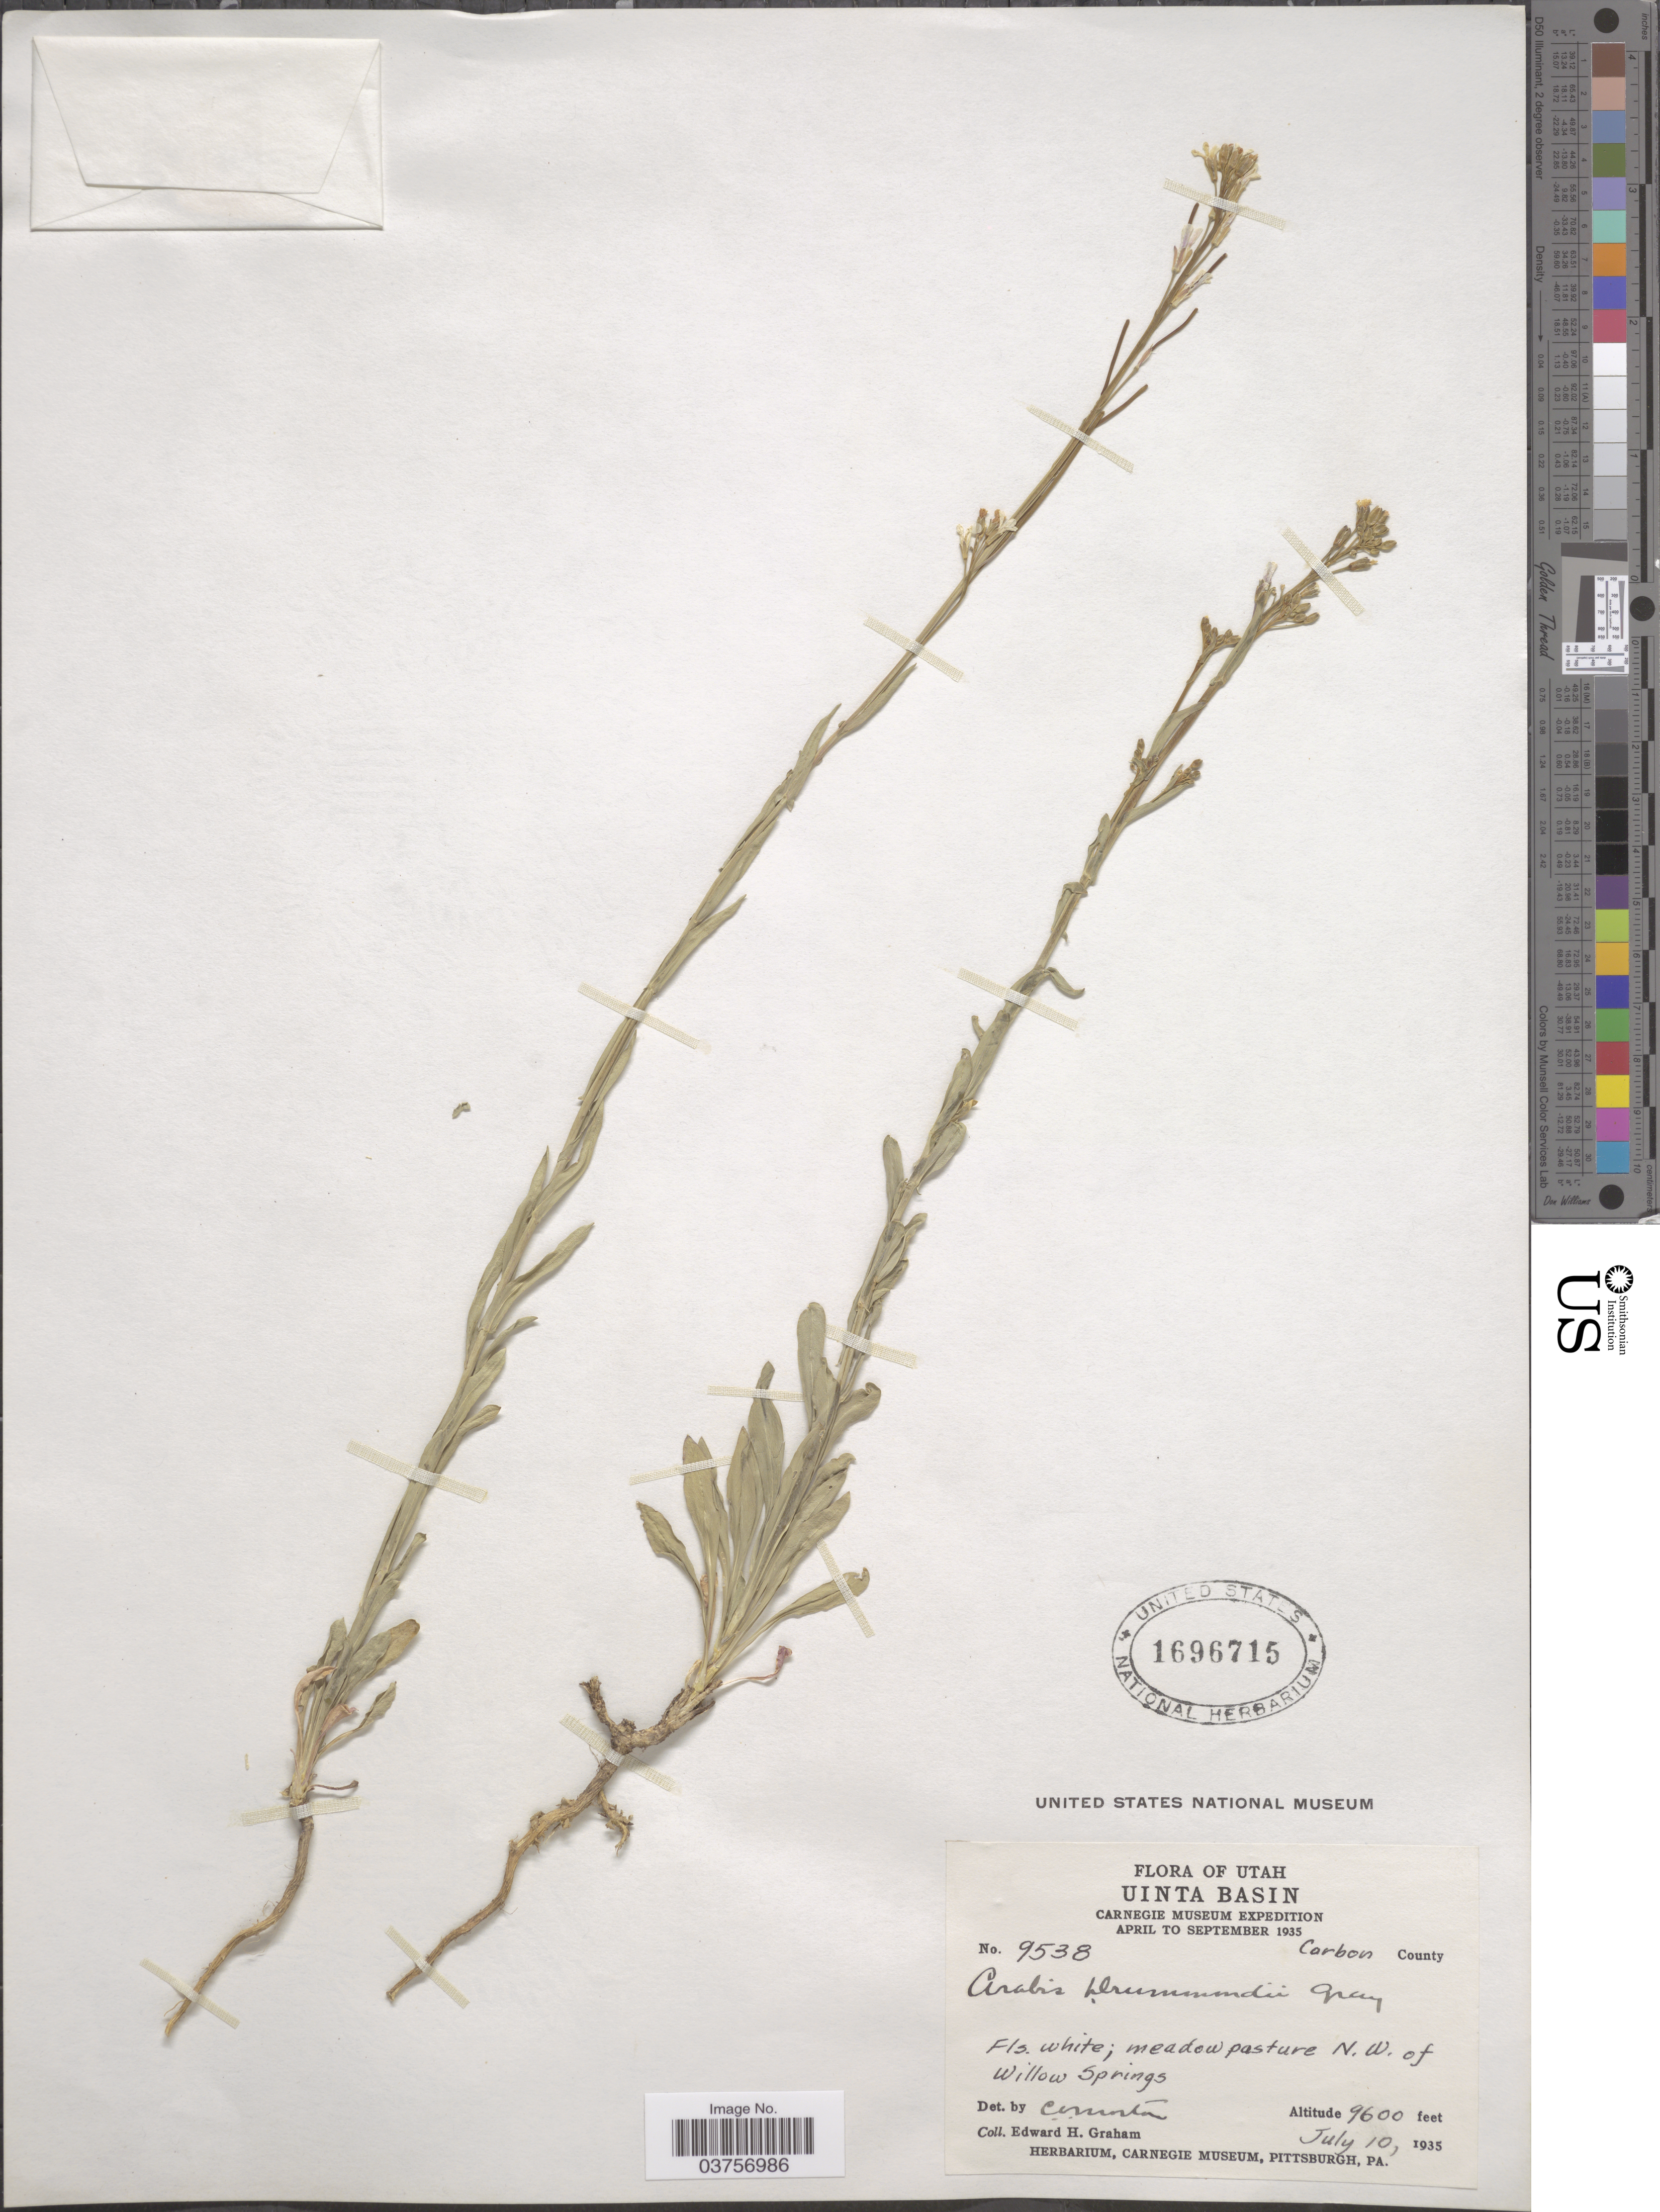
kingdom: Plantae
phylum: Tracheophyta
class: Magnoliopsida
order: Brassicales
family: Brassicaceae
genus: Arabis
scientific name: Arabis drummondii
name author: A. Gray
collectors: E. H. Graham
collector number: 9538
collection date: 1935-07-10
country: United States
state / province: Utah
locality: Uinta Basin. Carbon County. Meadow pasture N. W. of Willow Springs.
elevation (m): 2926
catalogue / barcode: US 1696715